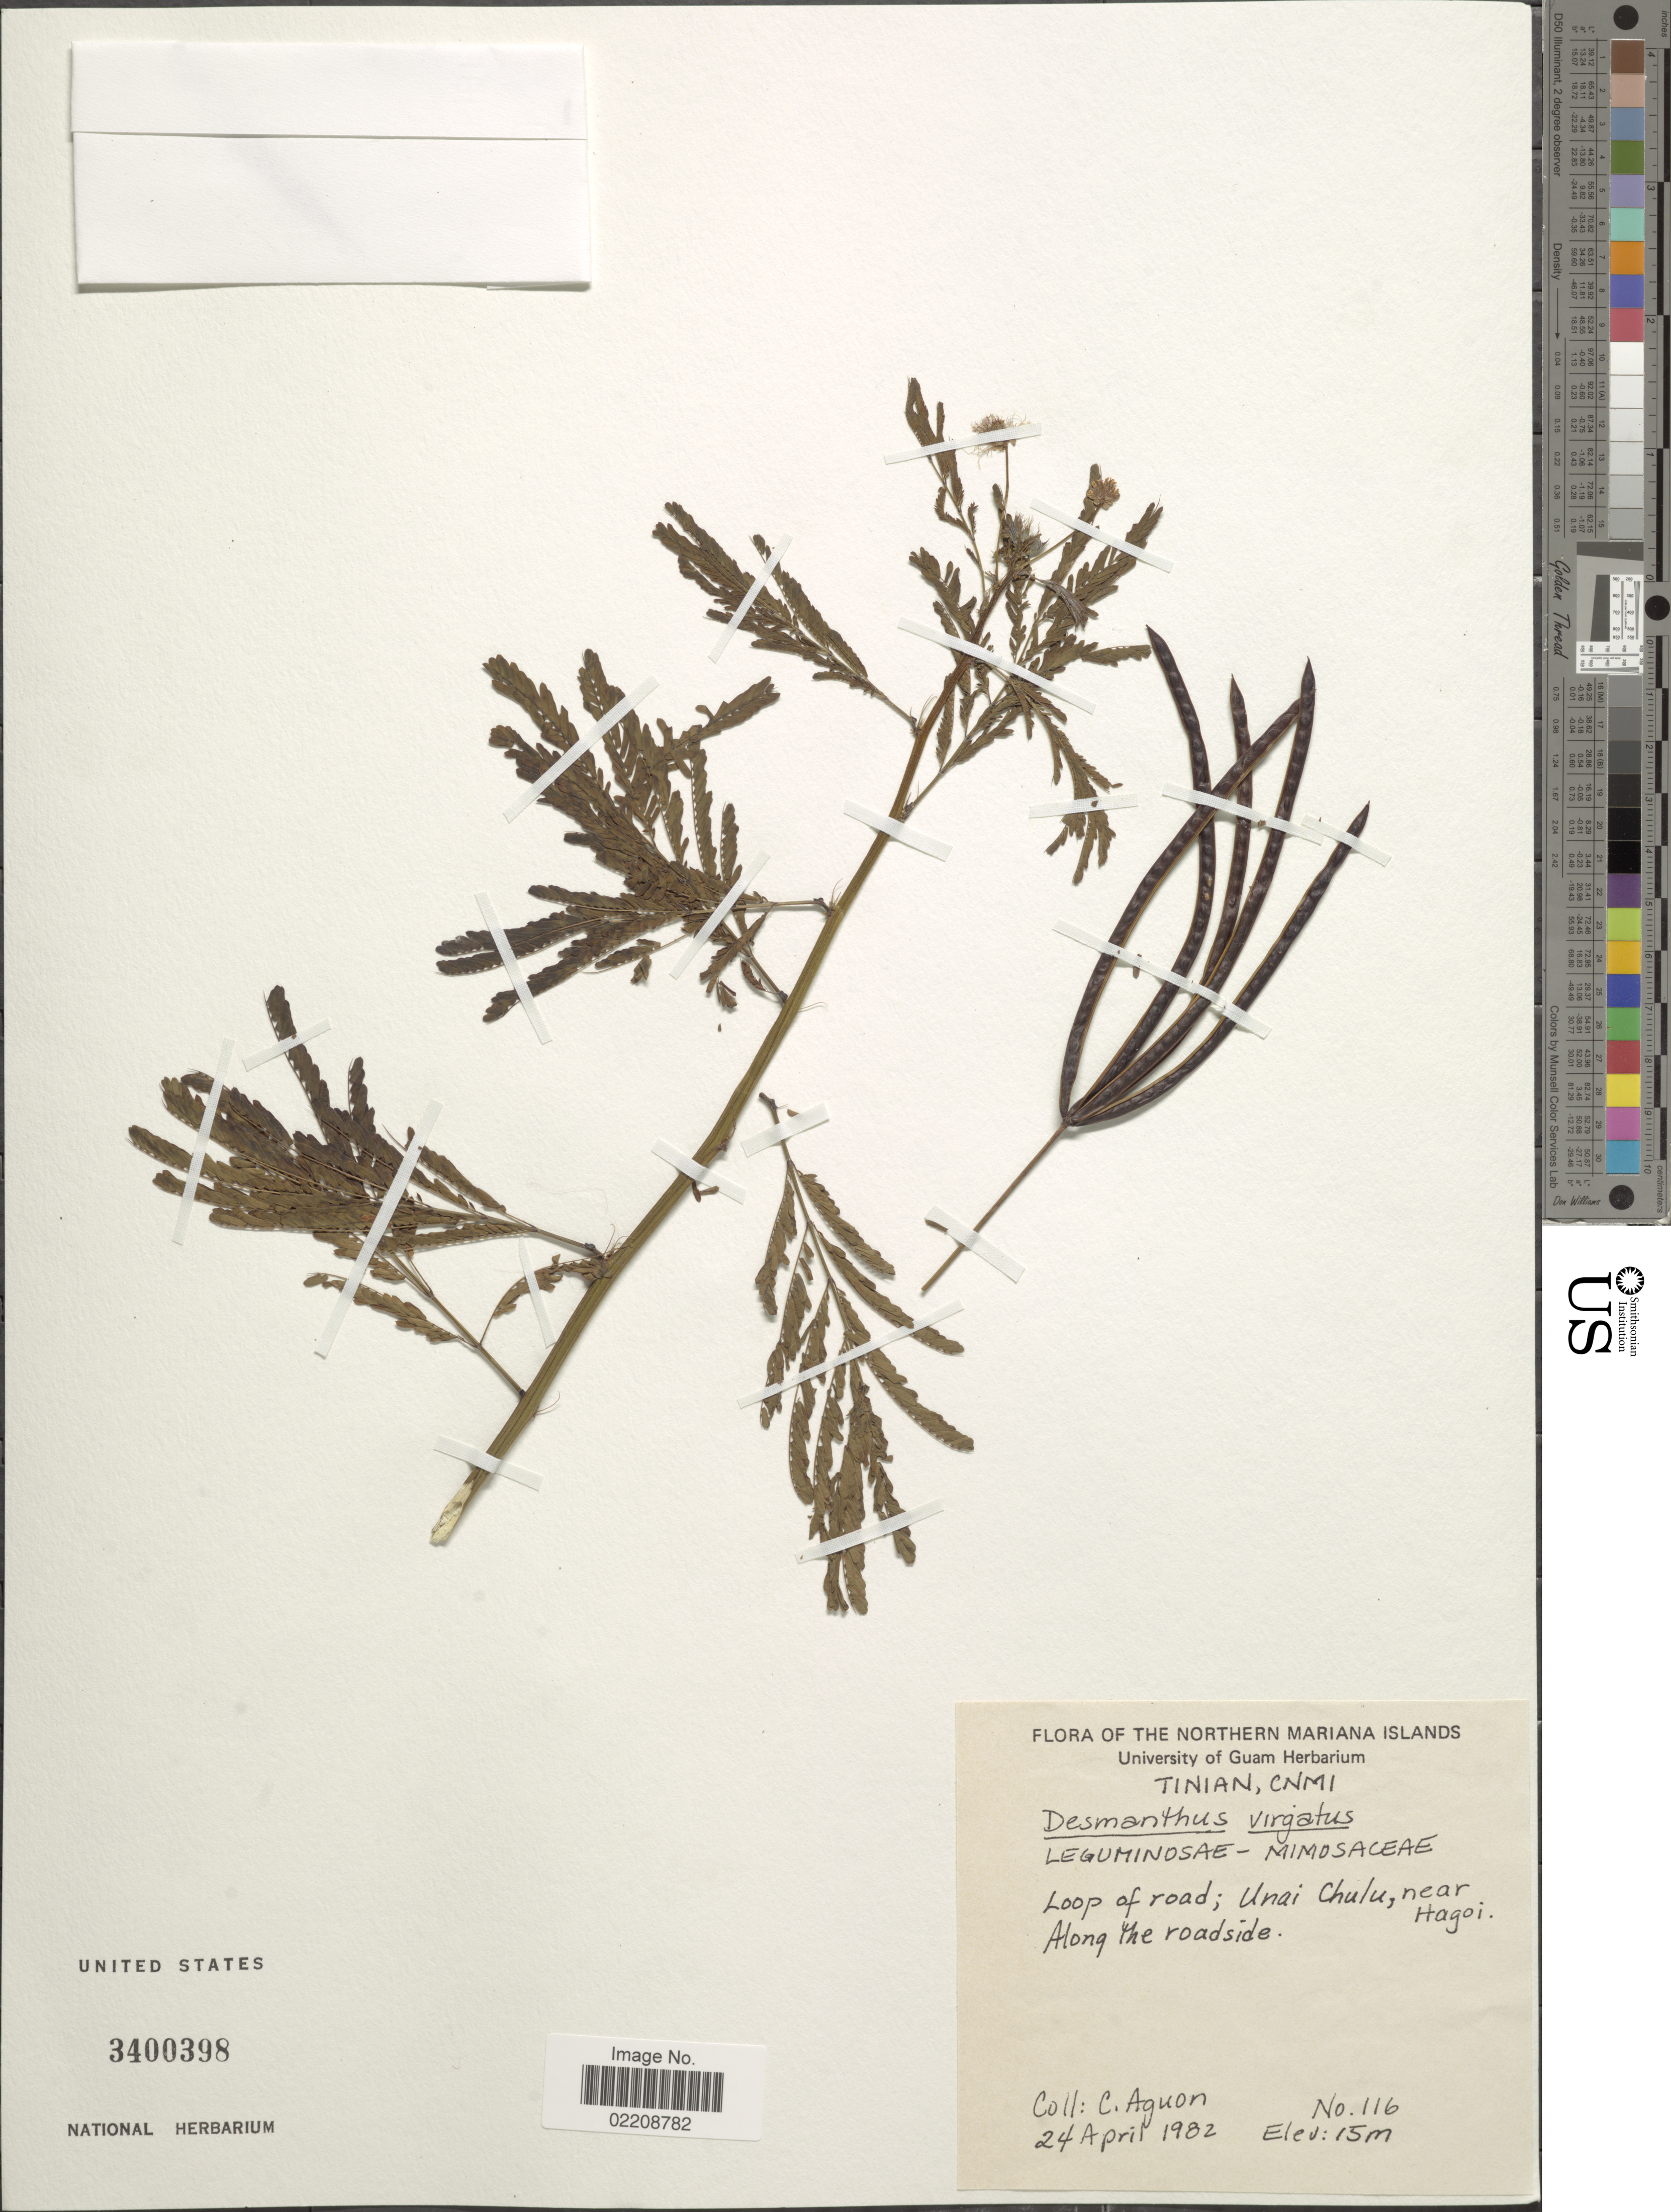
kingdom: Plantae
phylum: Tracheophyta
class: Magnoliopsida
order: Fabales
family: Fabaceae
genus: Desmanthus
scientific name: Desmanthus pernambucanus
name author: (L.) Thell.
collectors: C. Aguon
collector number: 116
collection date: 1982-04-24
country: Northern Mariana Islands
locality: Unai Chulu, near Hagoi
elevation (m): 15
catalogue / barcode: US 3400398